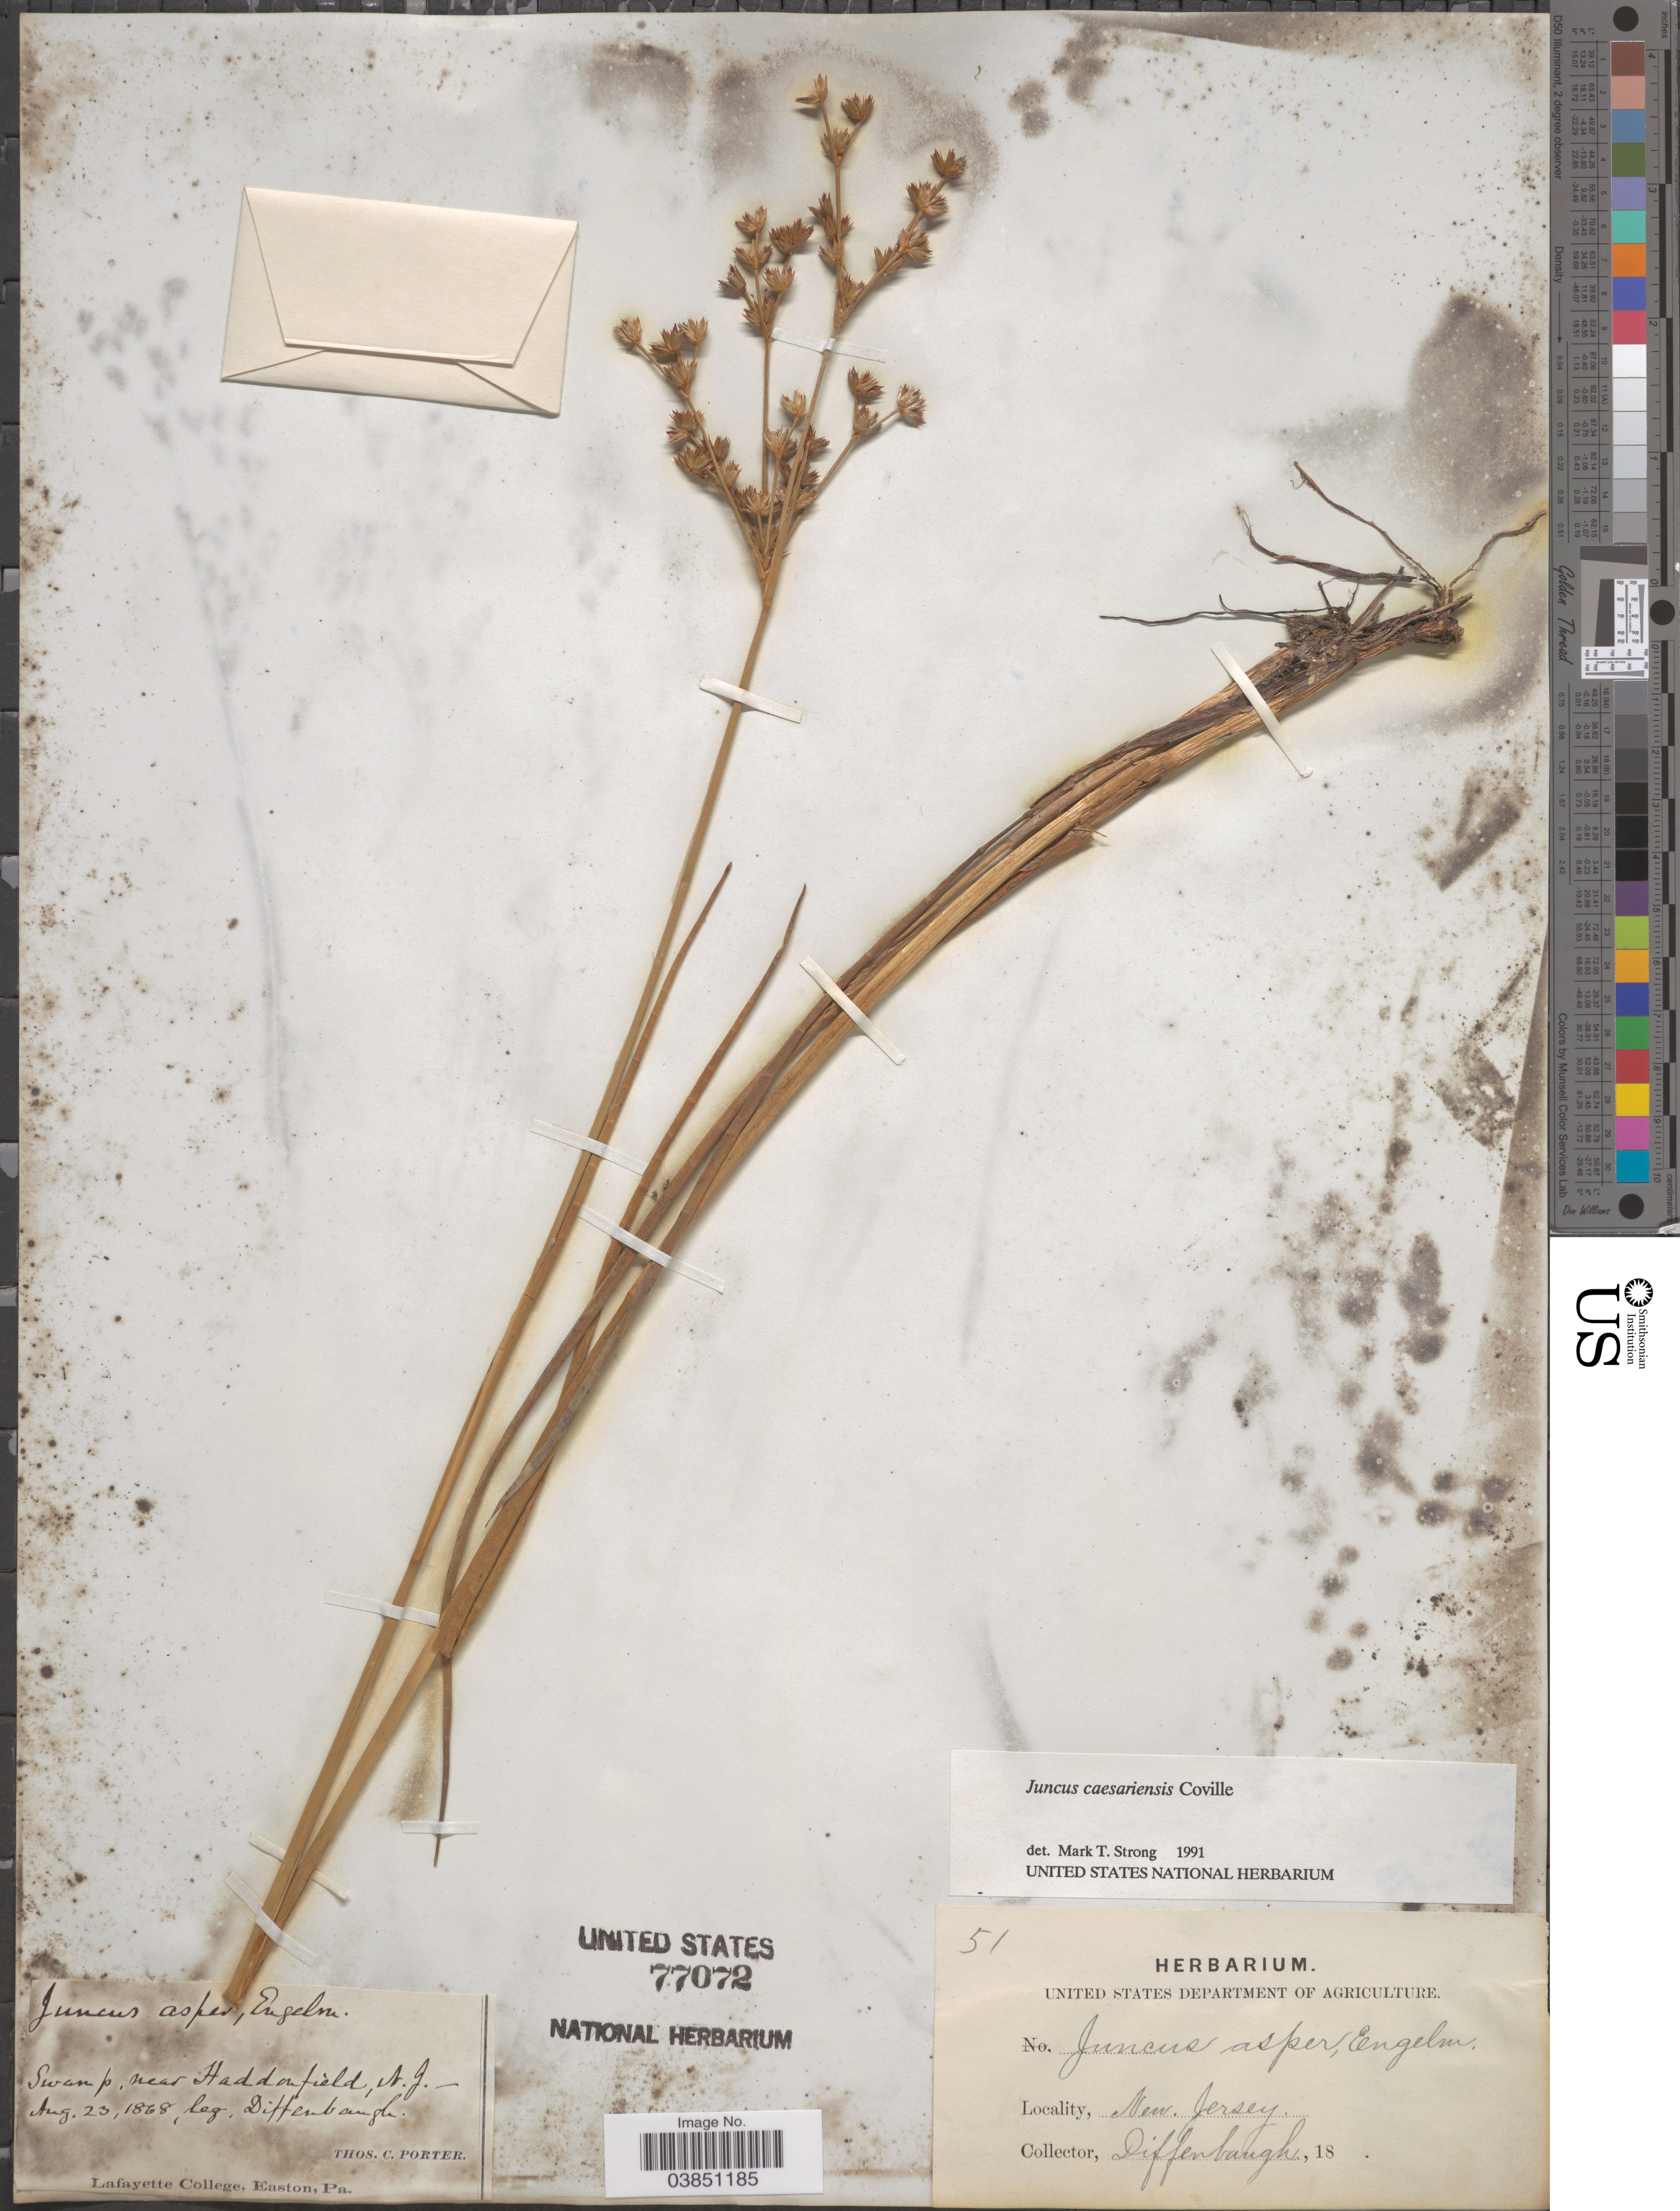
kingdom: Plantae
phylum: Tracheophyta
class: Liliopsida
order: Poales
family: Juncaceae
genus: Juncus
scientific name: Juncus caesariensis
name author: Coville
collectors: Diffenbaugh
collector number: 51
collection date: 1868-08-23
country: United States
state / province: New Jersey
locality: Near Haddonfield.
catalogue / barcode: US 77072